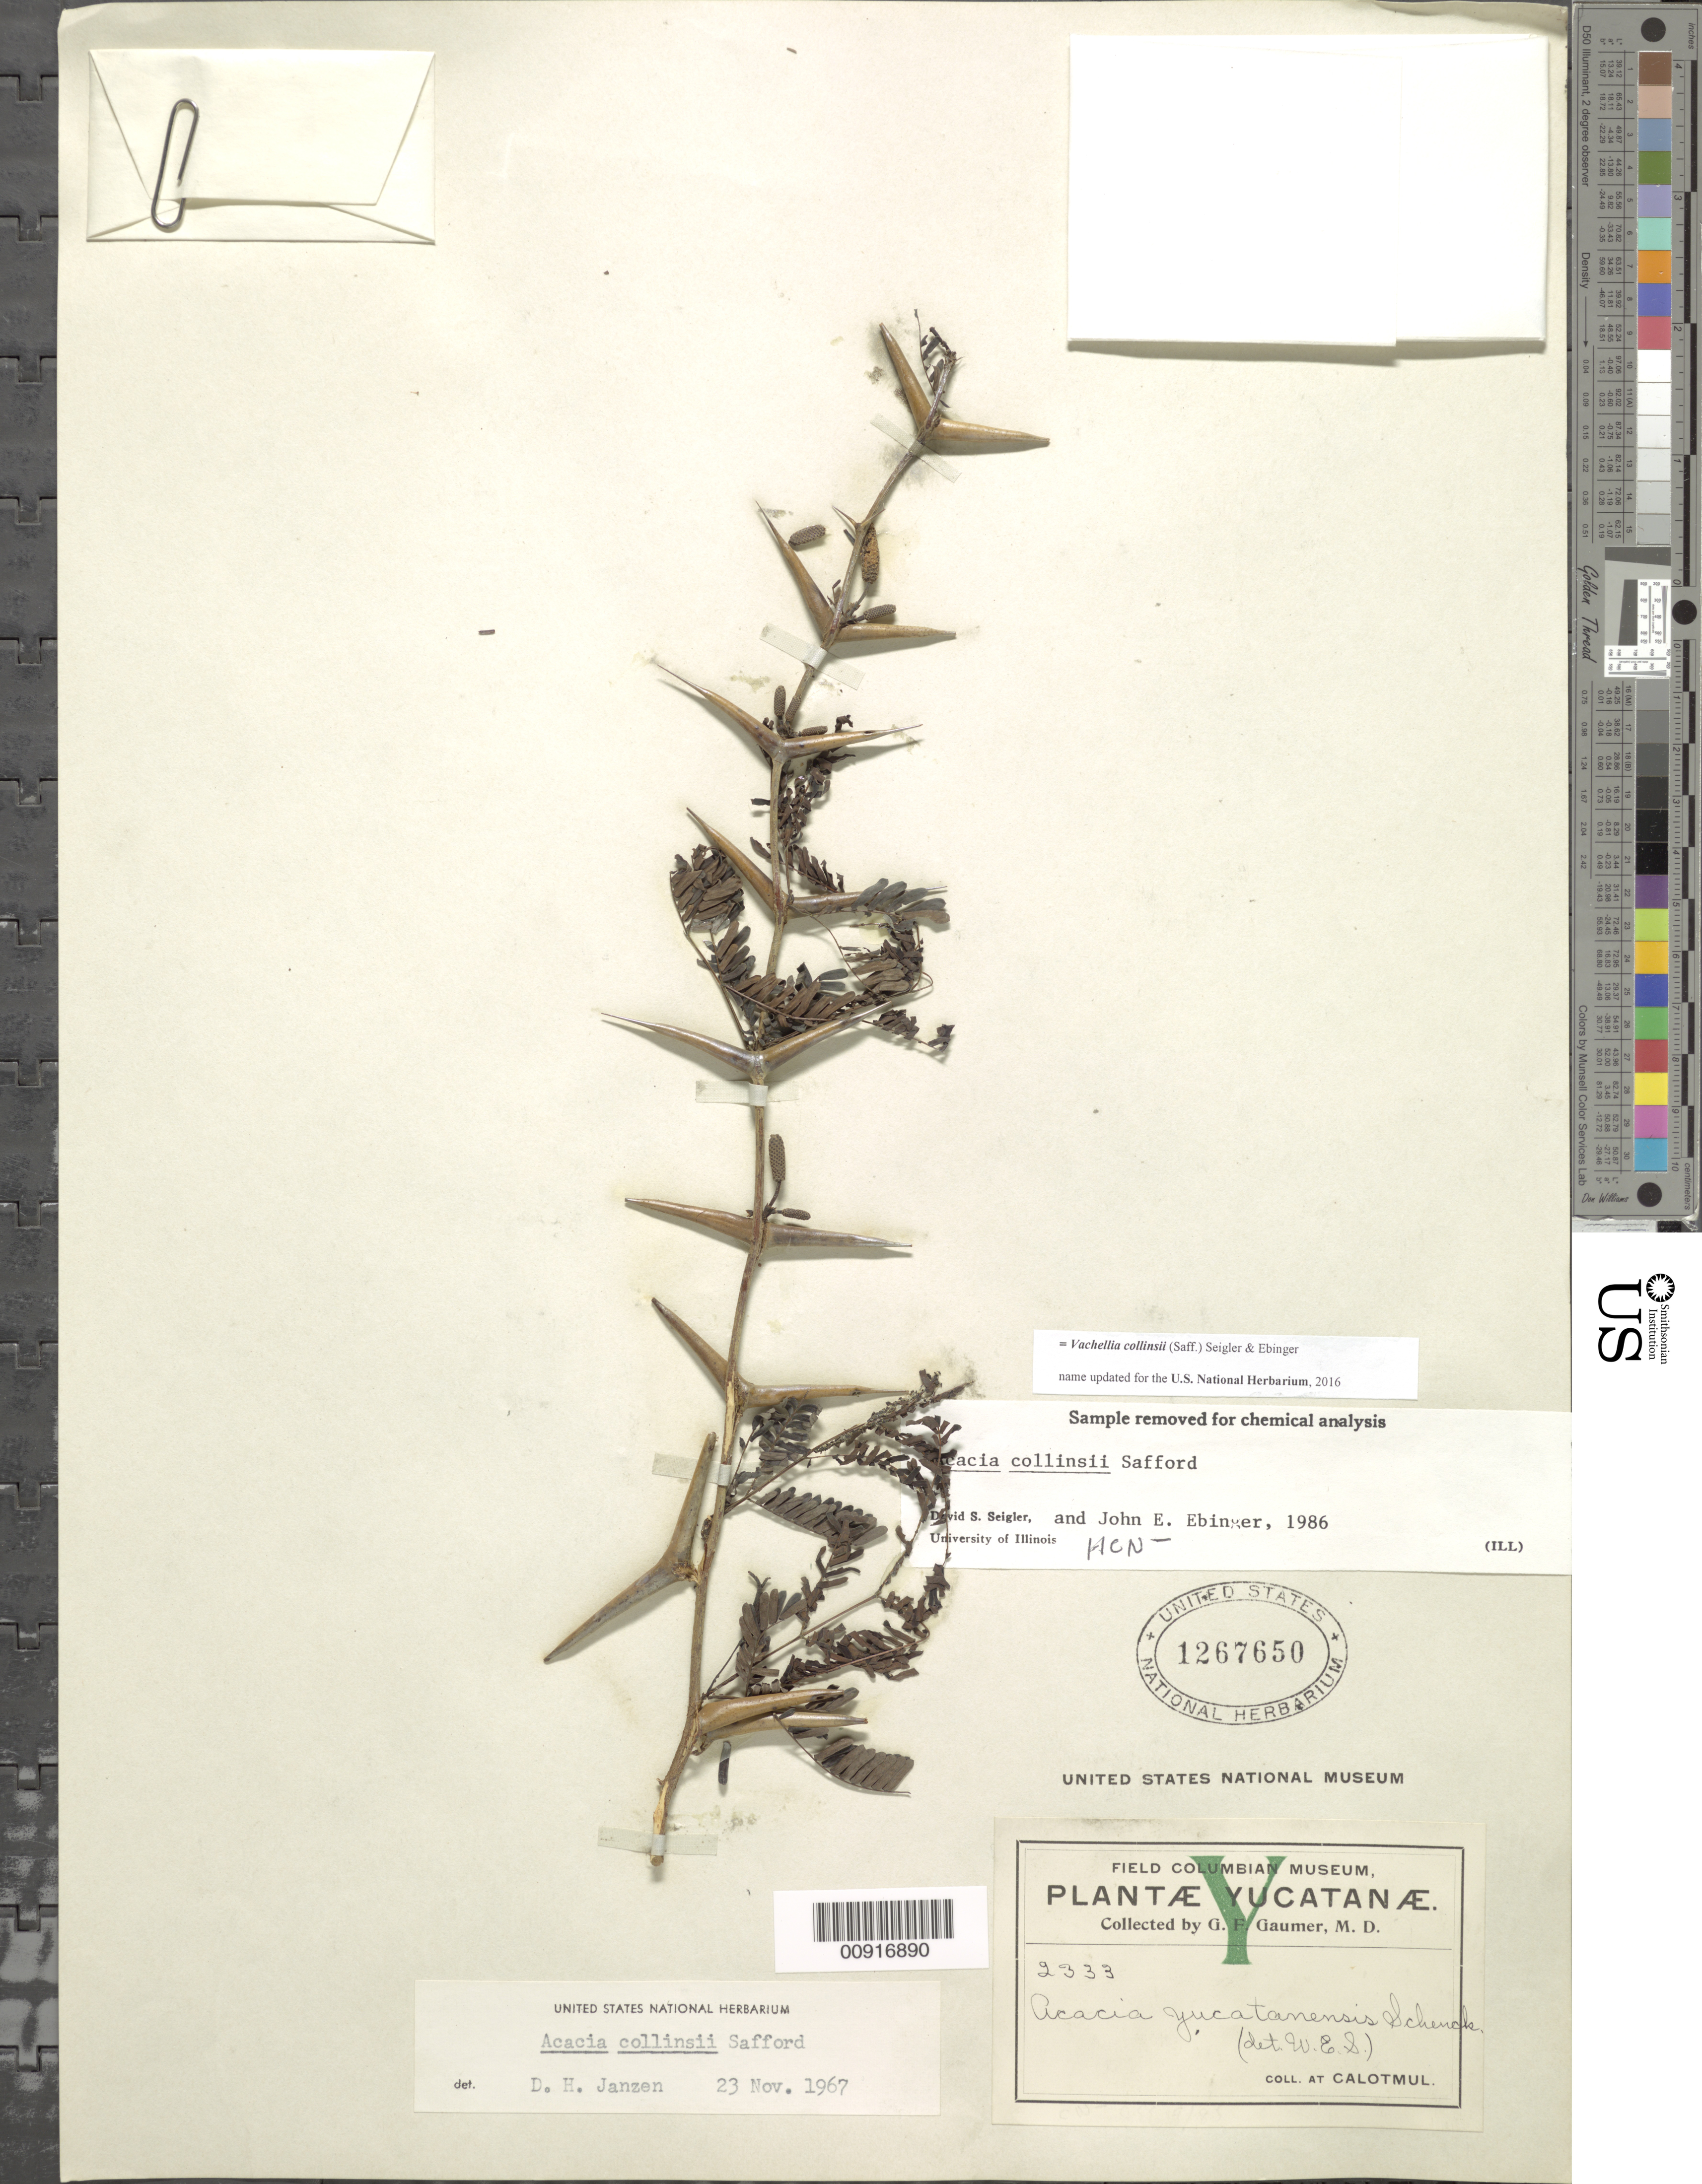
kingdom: Plantae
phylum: Tracheophyta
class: Magnoliopsida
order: Fabales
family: Fabaceae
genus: Vachellia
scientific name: Vachellia collinsii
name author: (Saff.) Seigler & Ebinger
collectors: G. F. Gaumer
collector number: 2333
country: Mexico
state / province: Yucatán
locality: Calotmul.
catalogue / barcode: US 1267650